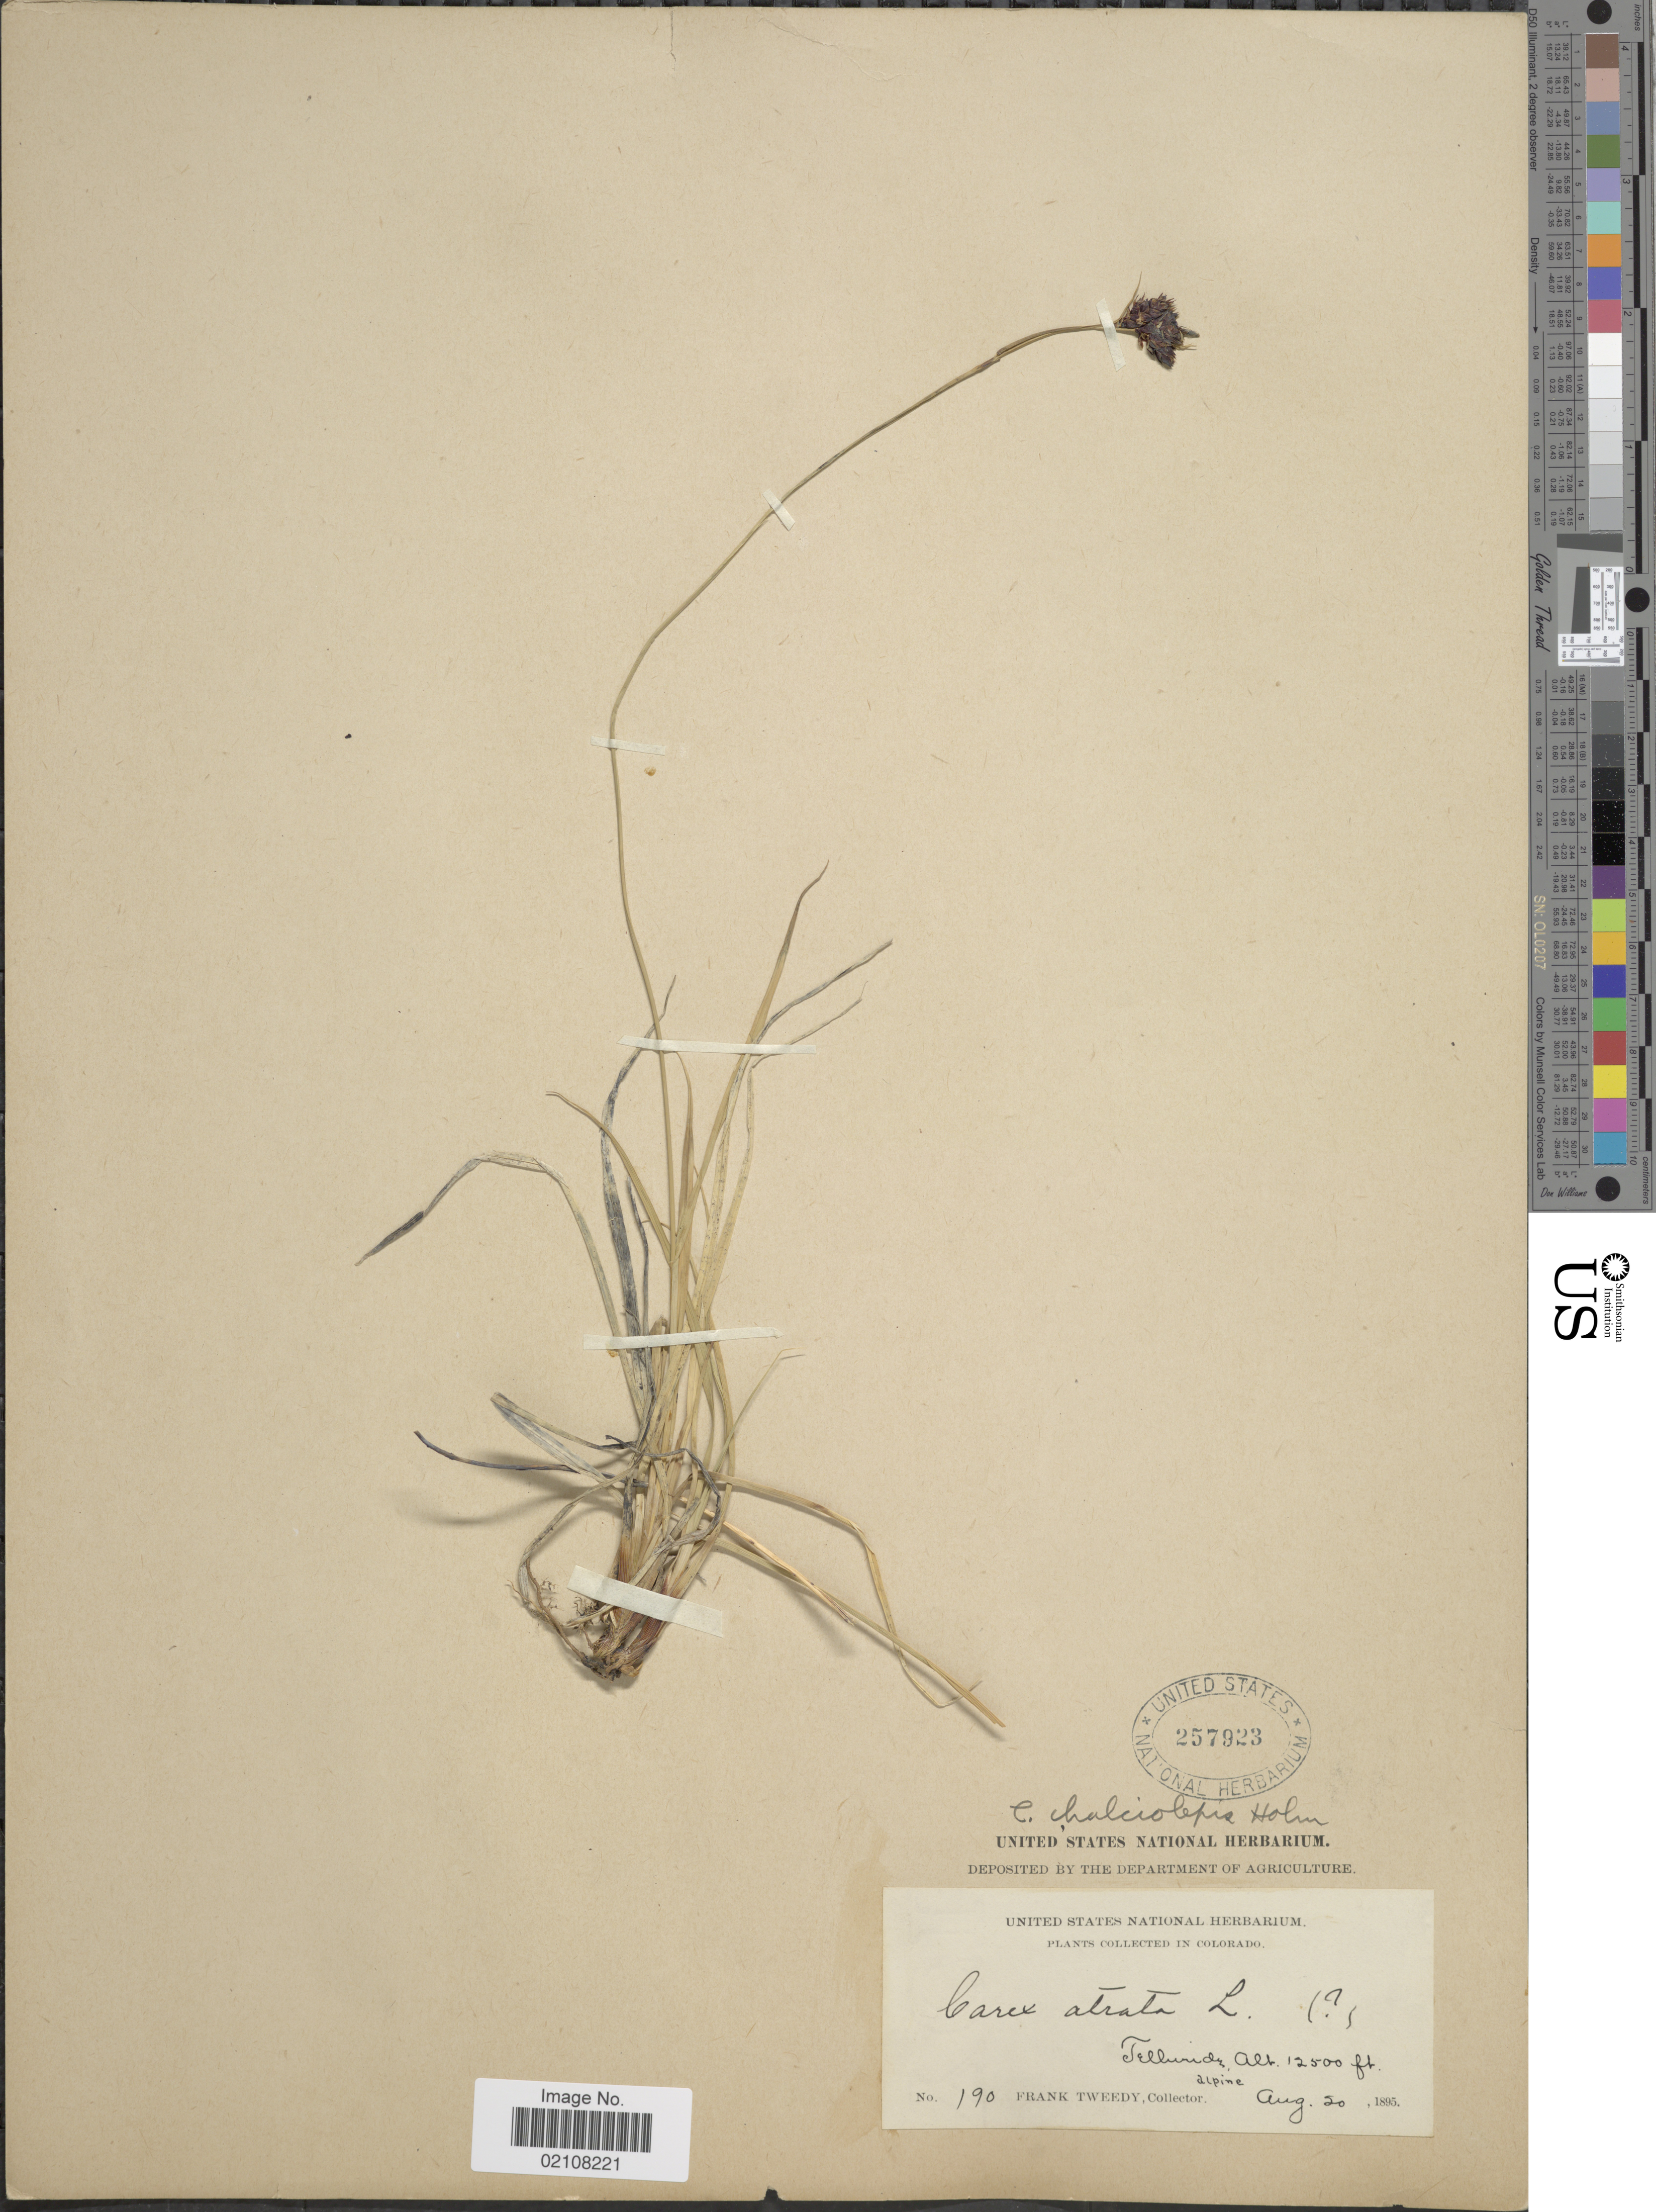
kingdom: Plantae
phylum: Tracheophyta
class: Liliopsida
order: Poales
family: Cyperaceae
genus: Carex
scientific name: Carex chalciolepis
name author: Holm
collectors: F. Tweedy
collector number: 190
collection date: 1895-08-20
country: United States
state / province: Colorado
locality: Telluride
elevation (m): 381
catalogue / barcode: US 257923